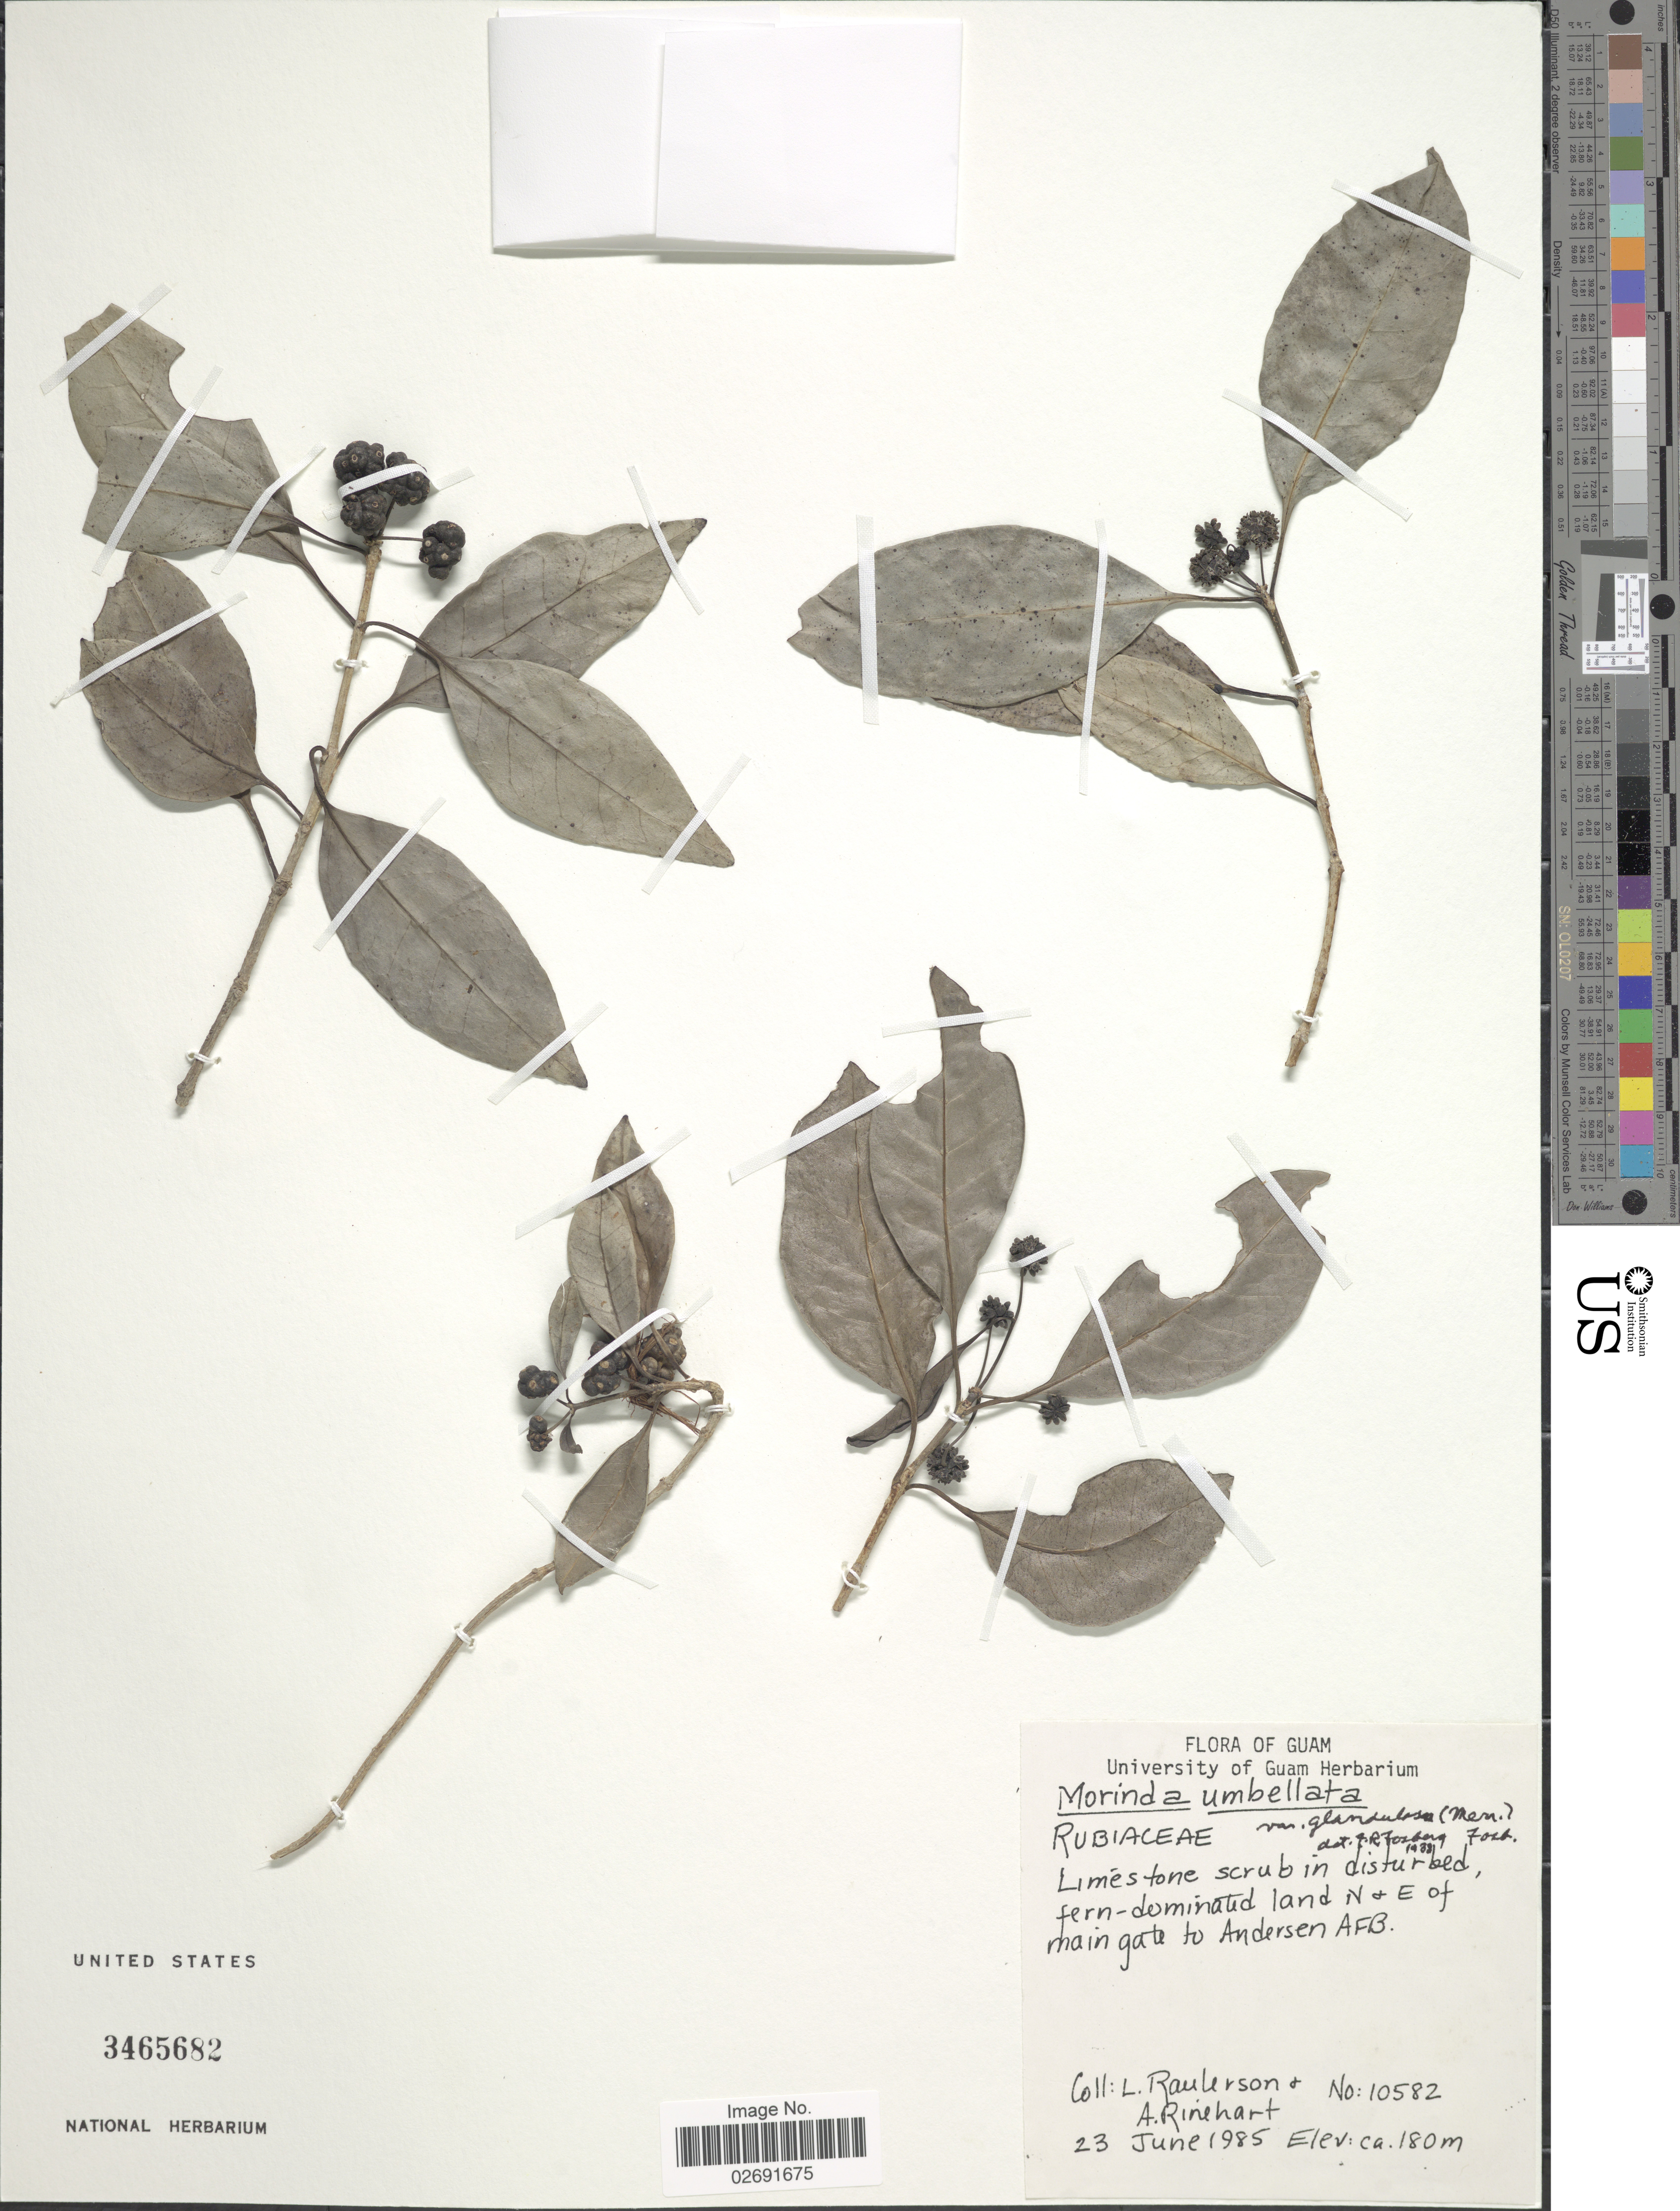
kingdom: Plantae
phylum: Tracheophyta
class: Magnoliopsida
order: Gentianales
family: Rubiaceae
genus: Gynochthodes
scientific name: Gynochthodes myrtifolia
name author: (A. Gray) Razafim. & B. Bremer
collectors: L. Raulerson & A. Rinehart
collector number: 10582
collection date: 1985-06-23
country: Guam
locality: N + E of main gate to Anderson AFB.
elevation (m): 180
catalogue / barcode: US 3465682